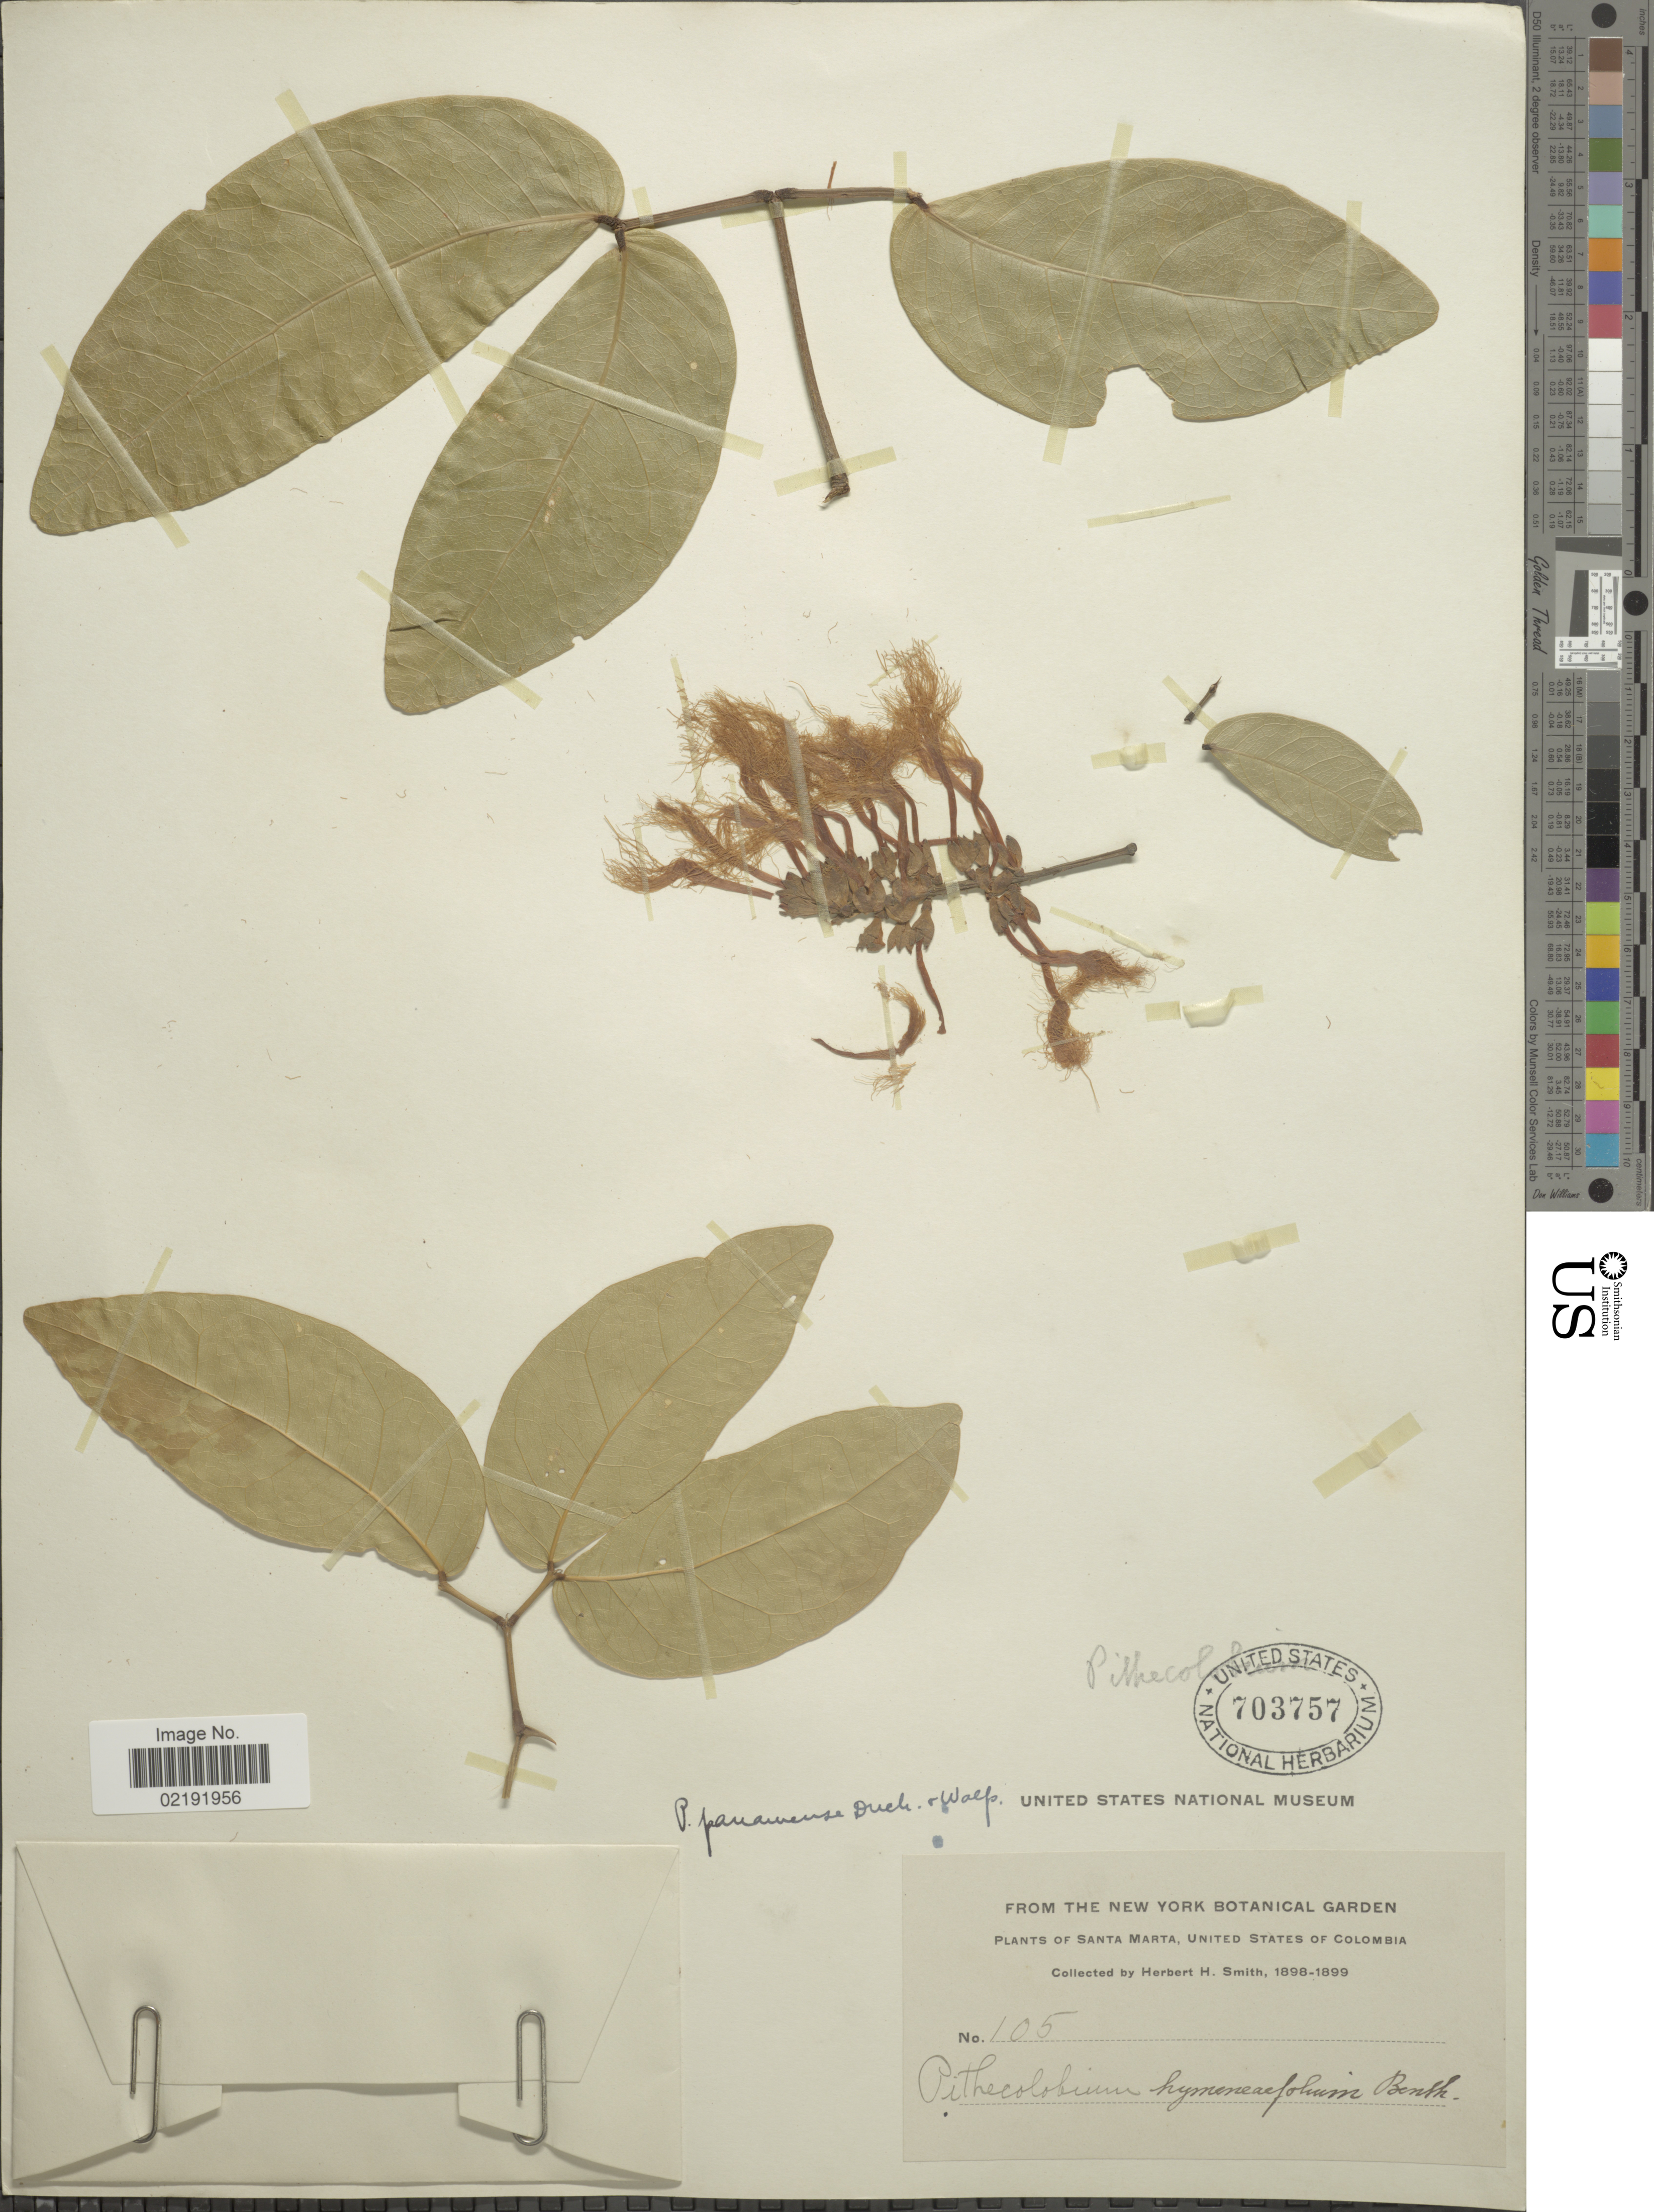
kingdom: Plantae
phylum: Tracheophyta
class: Magnoliopsida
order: Fabales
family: Fabaceae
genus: Pithecellobium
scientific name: Pithecellobium hymenaeifolium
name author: (Humb. & Bonpl. ex Willd.) Benth.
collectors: Herbert H. Smith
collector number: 105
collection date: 1898/1901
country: Colombia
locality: Santa Marta, United States of Colombia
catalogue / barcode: US 703757